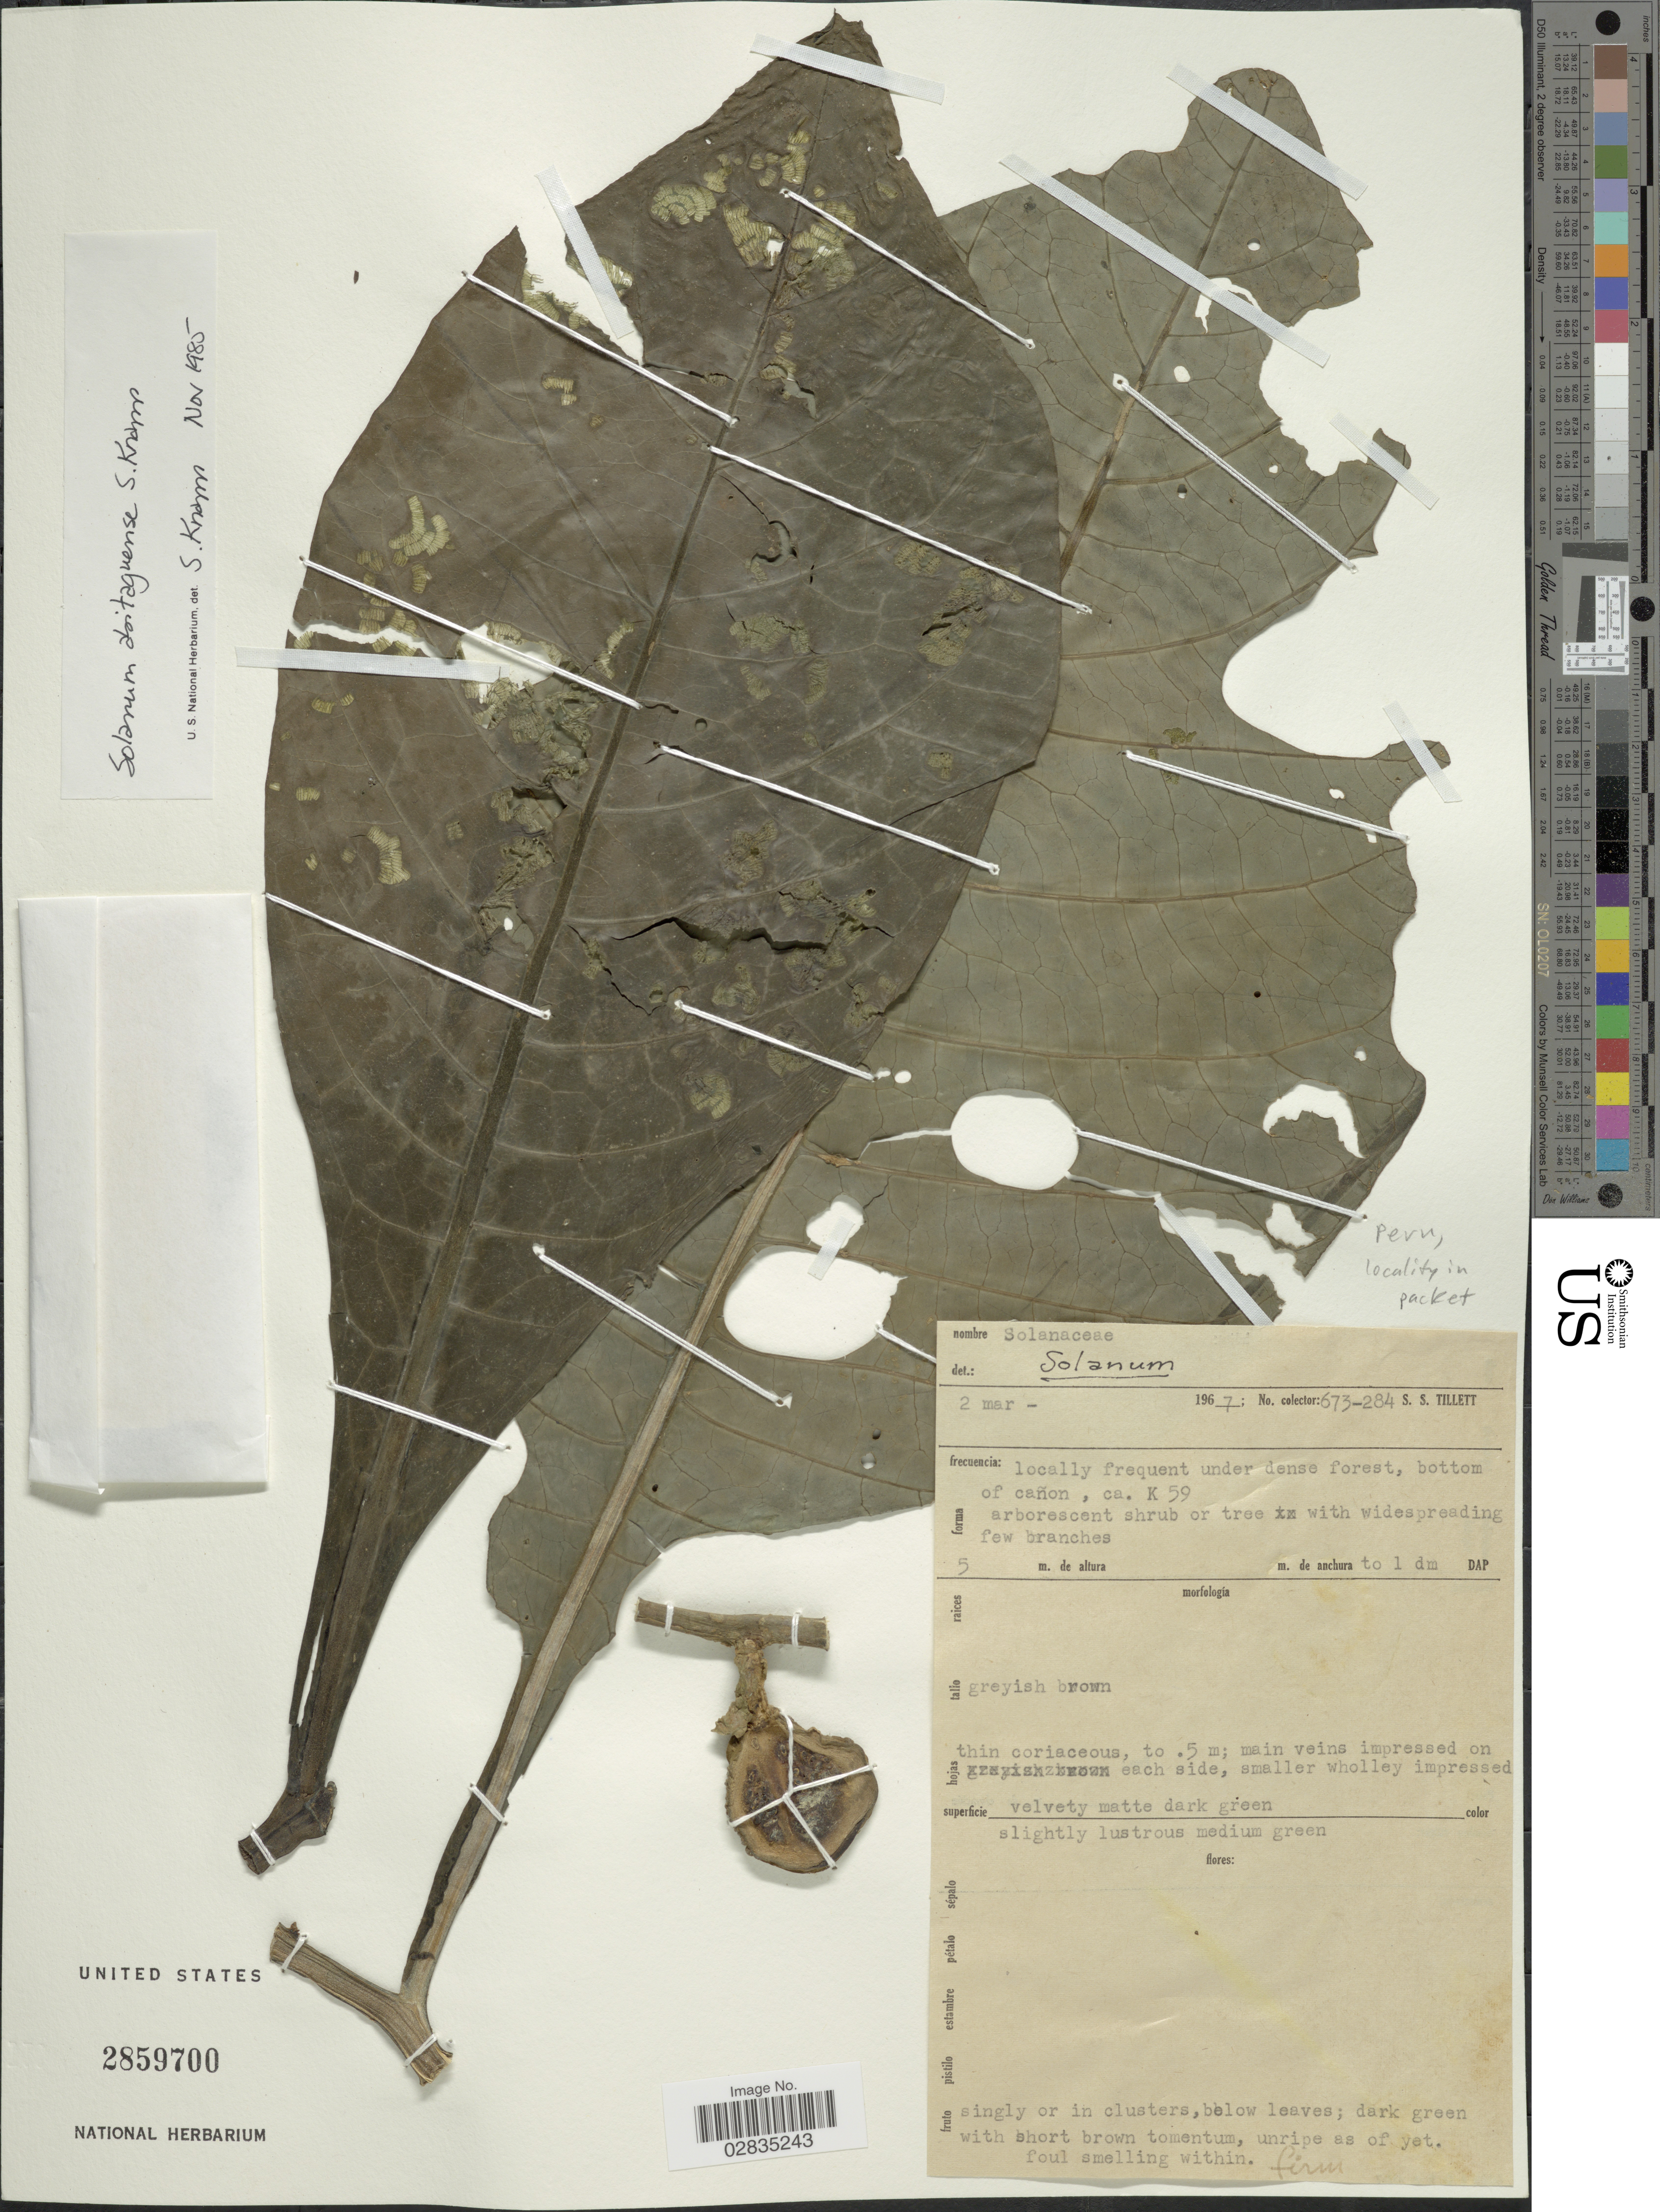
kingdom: Plantae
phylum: Tracheophyta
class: Magnoliopsida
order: Solanales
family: Solanaceae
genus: Solanum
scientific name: Solanum abitaguense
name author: S. Knapp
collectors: S. S. Tillett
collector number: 673-284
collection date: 1967-03-02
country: Peru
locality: Locally frequent under dense forest, bottom of cañon, ca K 59.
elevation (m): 5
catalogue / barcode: US 2859700